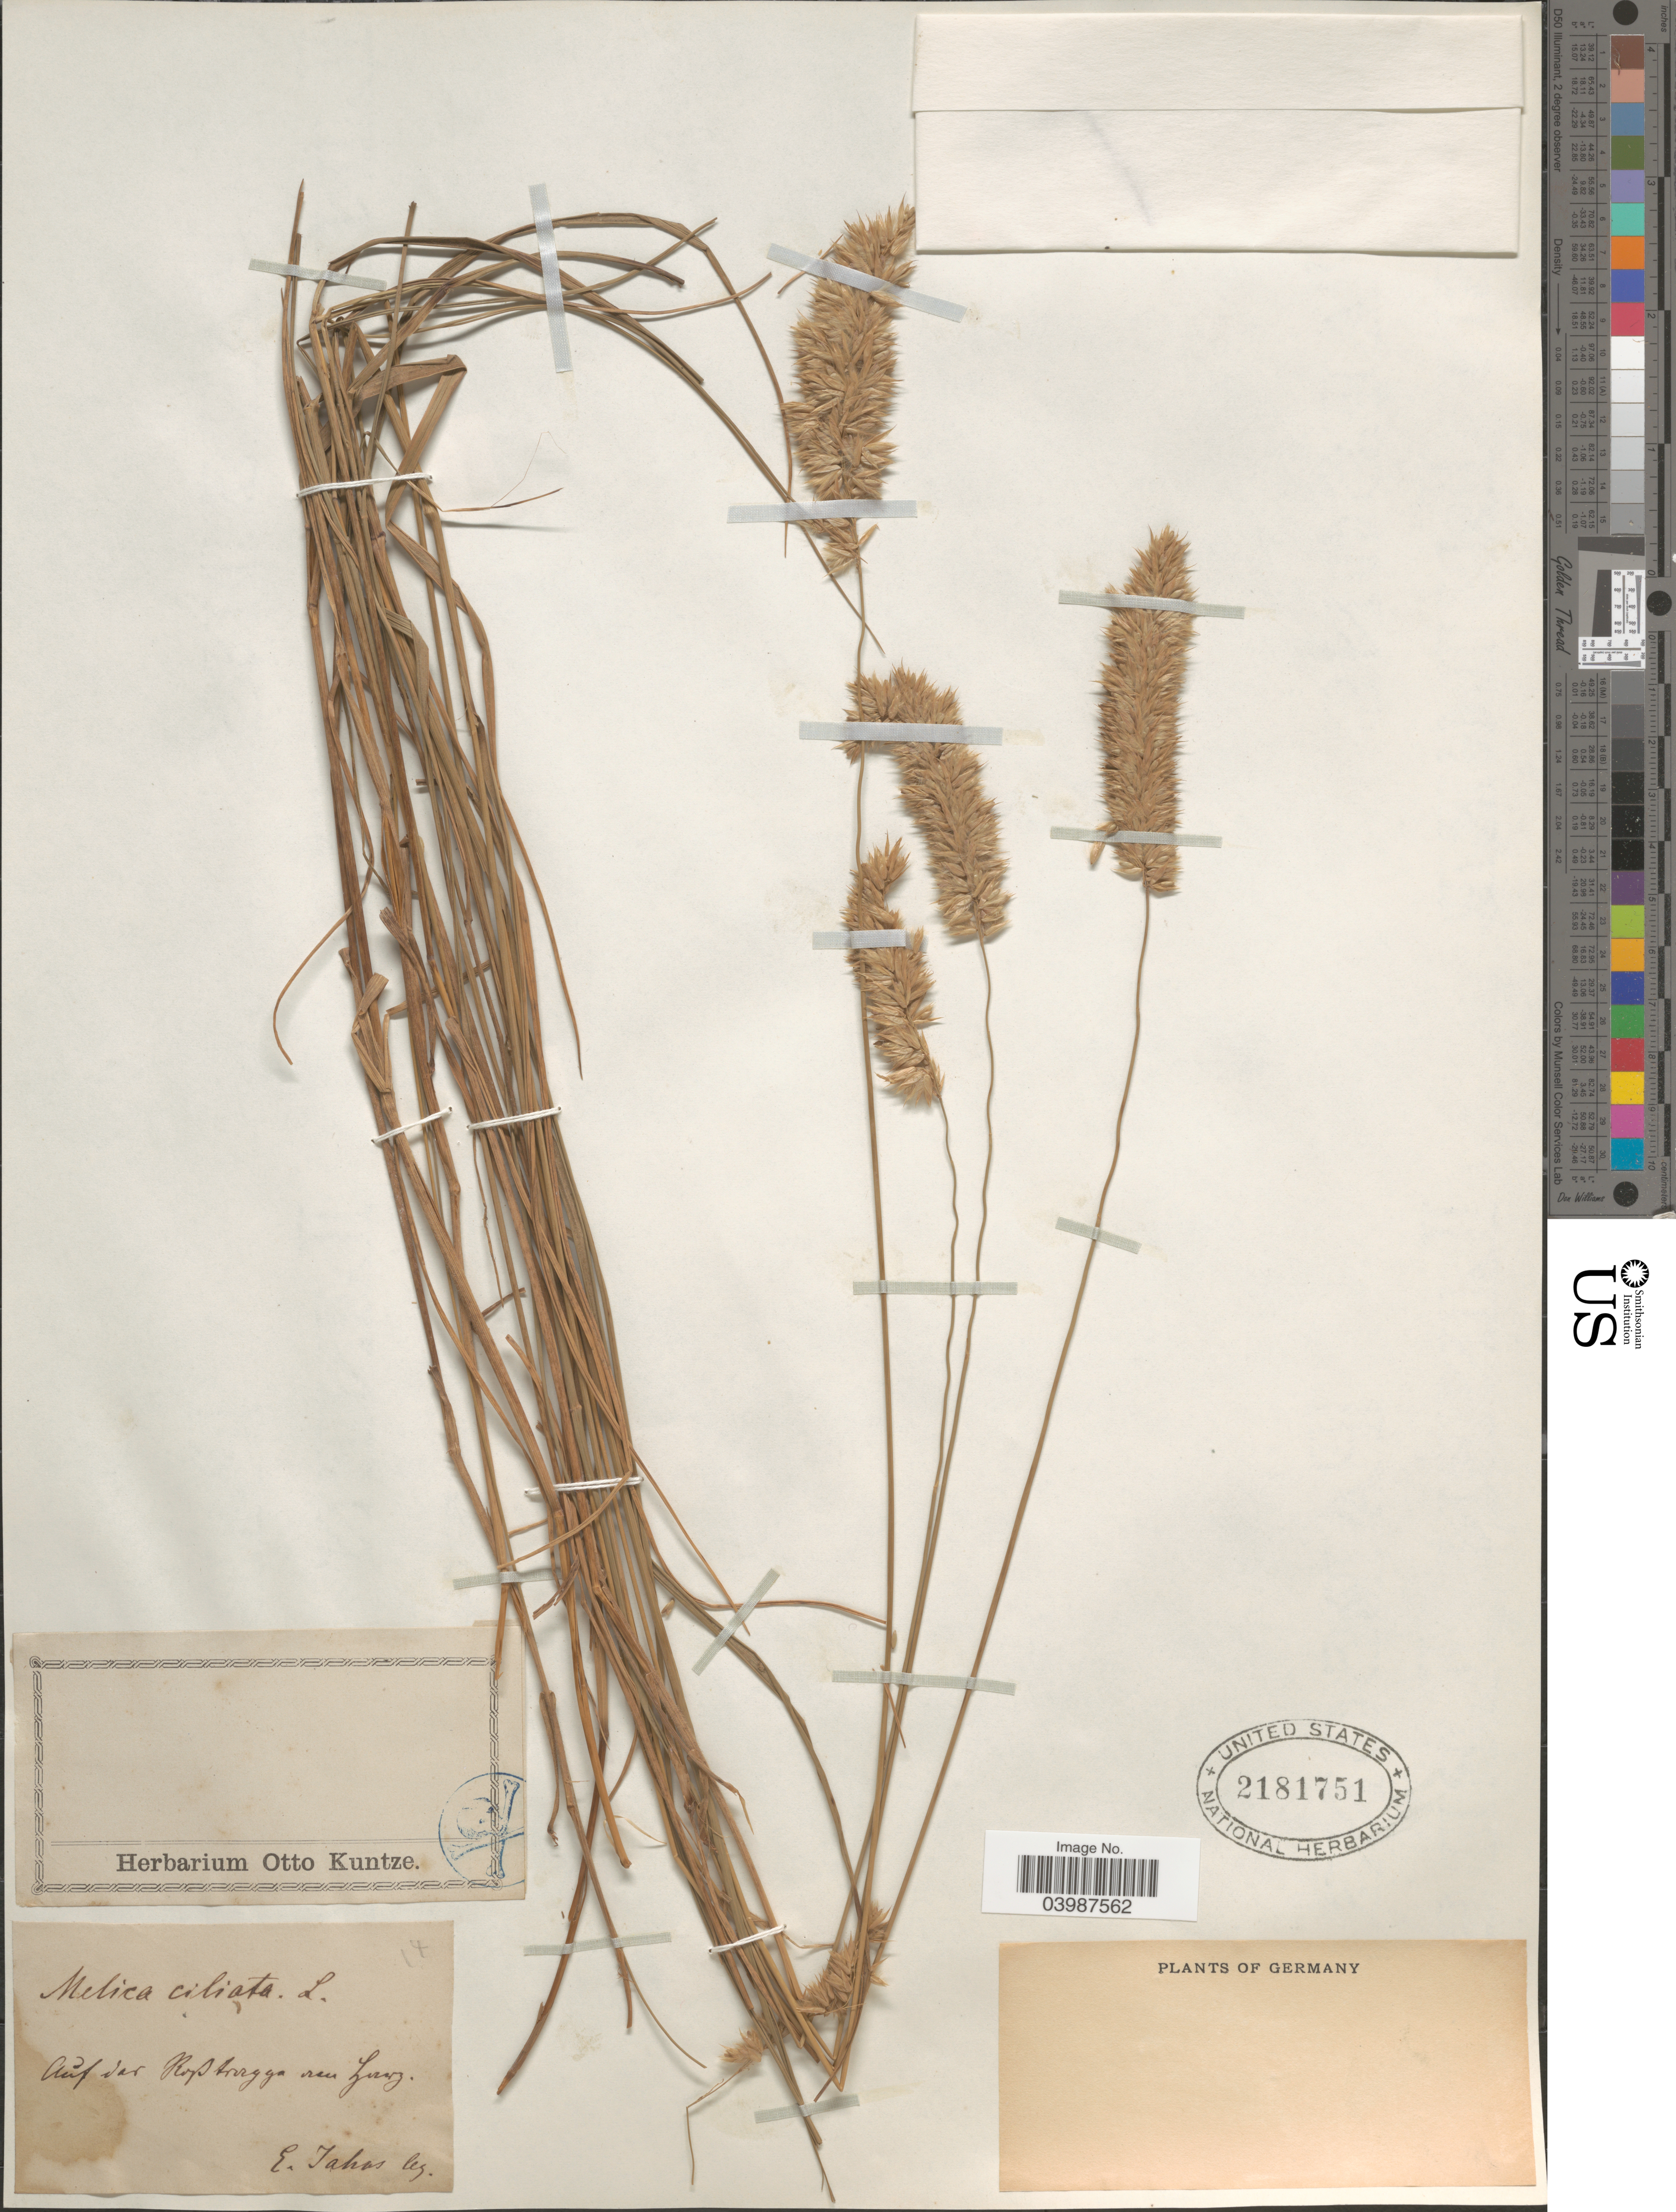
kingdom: Plantae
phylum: Tracheophyta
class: Liliopsida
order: Poales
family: Poaceae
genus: Melica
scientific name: Melica ciliata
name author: L.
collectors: E. Tahas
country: Germany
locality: Auf der Kopsberg [interpreted] am [interpreted] Zuraz [interpreted].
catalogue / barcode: US 2181751